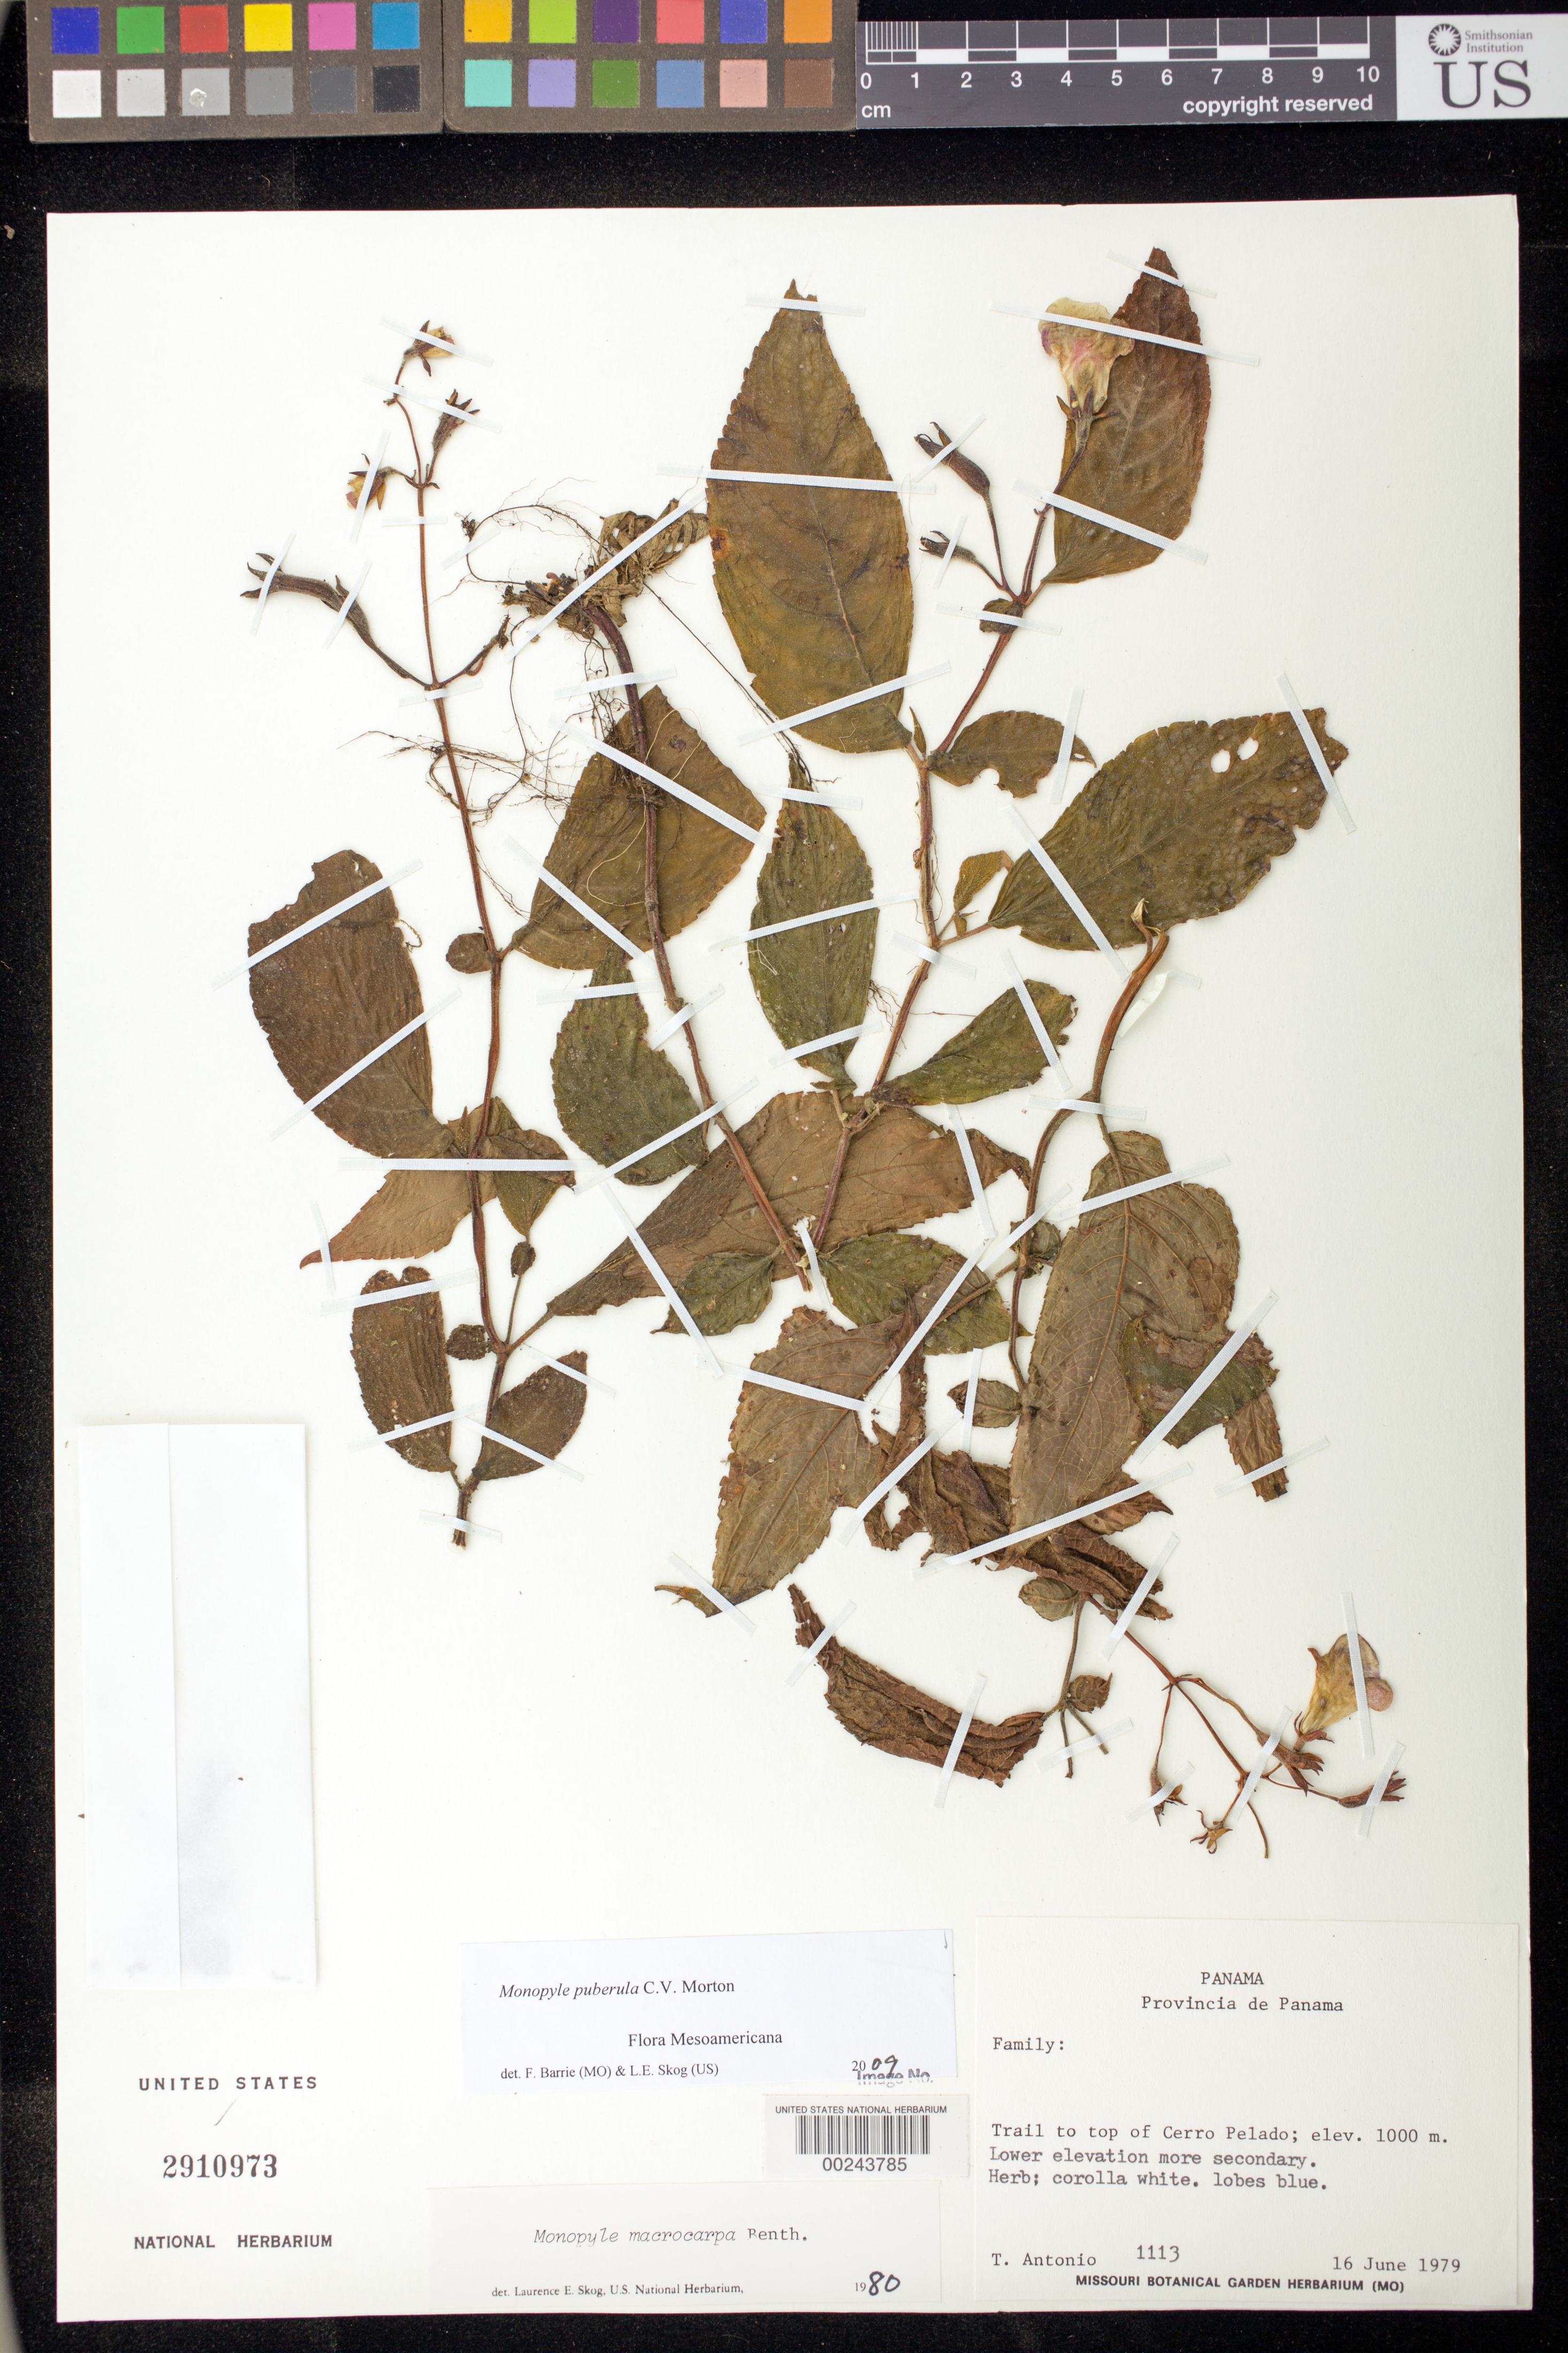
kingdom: Plantae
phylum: Tracheophyta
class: Magnoliopsida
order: Lamiales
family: Gesneriaceae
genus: Monopyle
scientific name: Monopyle puberula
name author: C.V. Morton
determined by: Barrie, F. R.; Skog, Laurence E.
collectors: T. Antonio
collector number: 1113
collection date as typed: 16 Jun 1979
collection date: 1979-06-16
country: Panama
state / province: Panamá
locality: Trail to top of Cerro Pelado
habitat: Lower elevation more secondary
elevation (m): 1000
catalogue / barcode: US 2910973